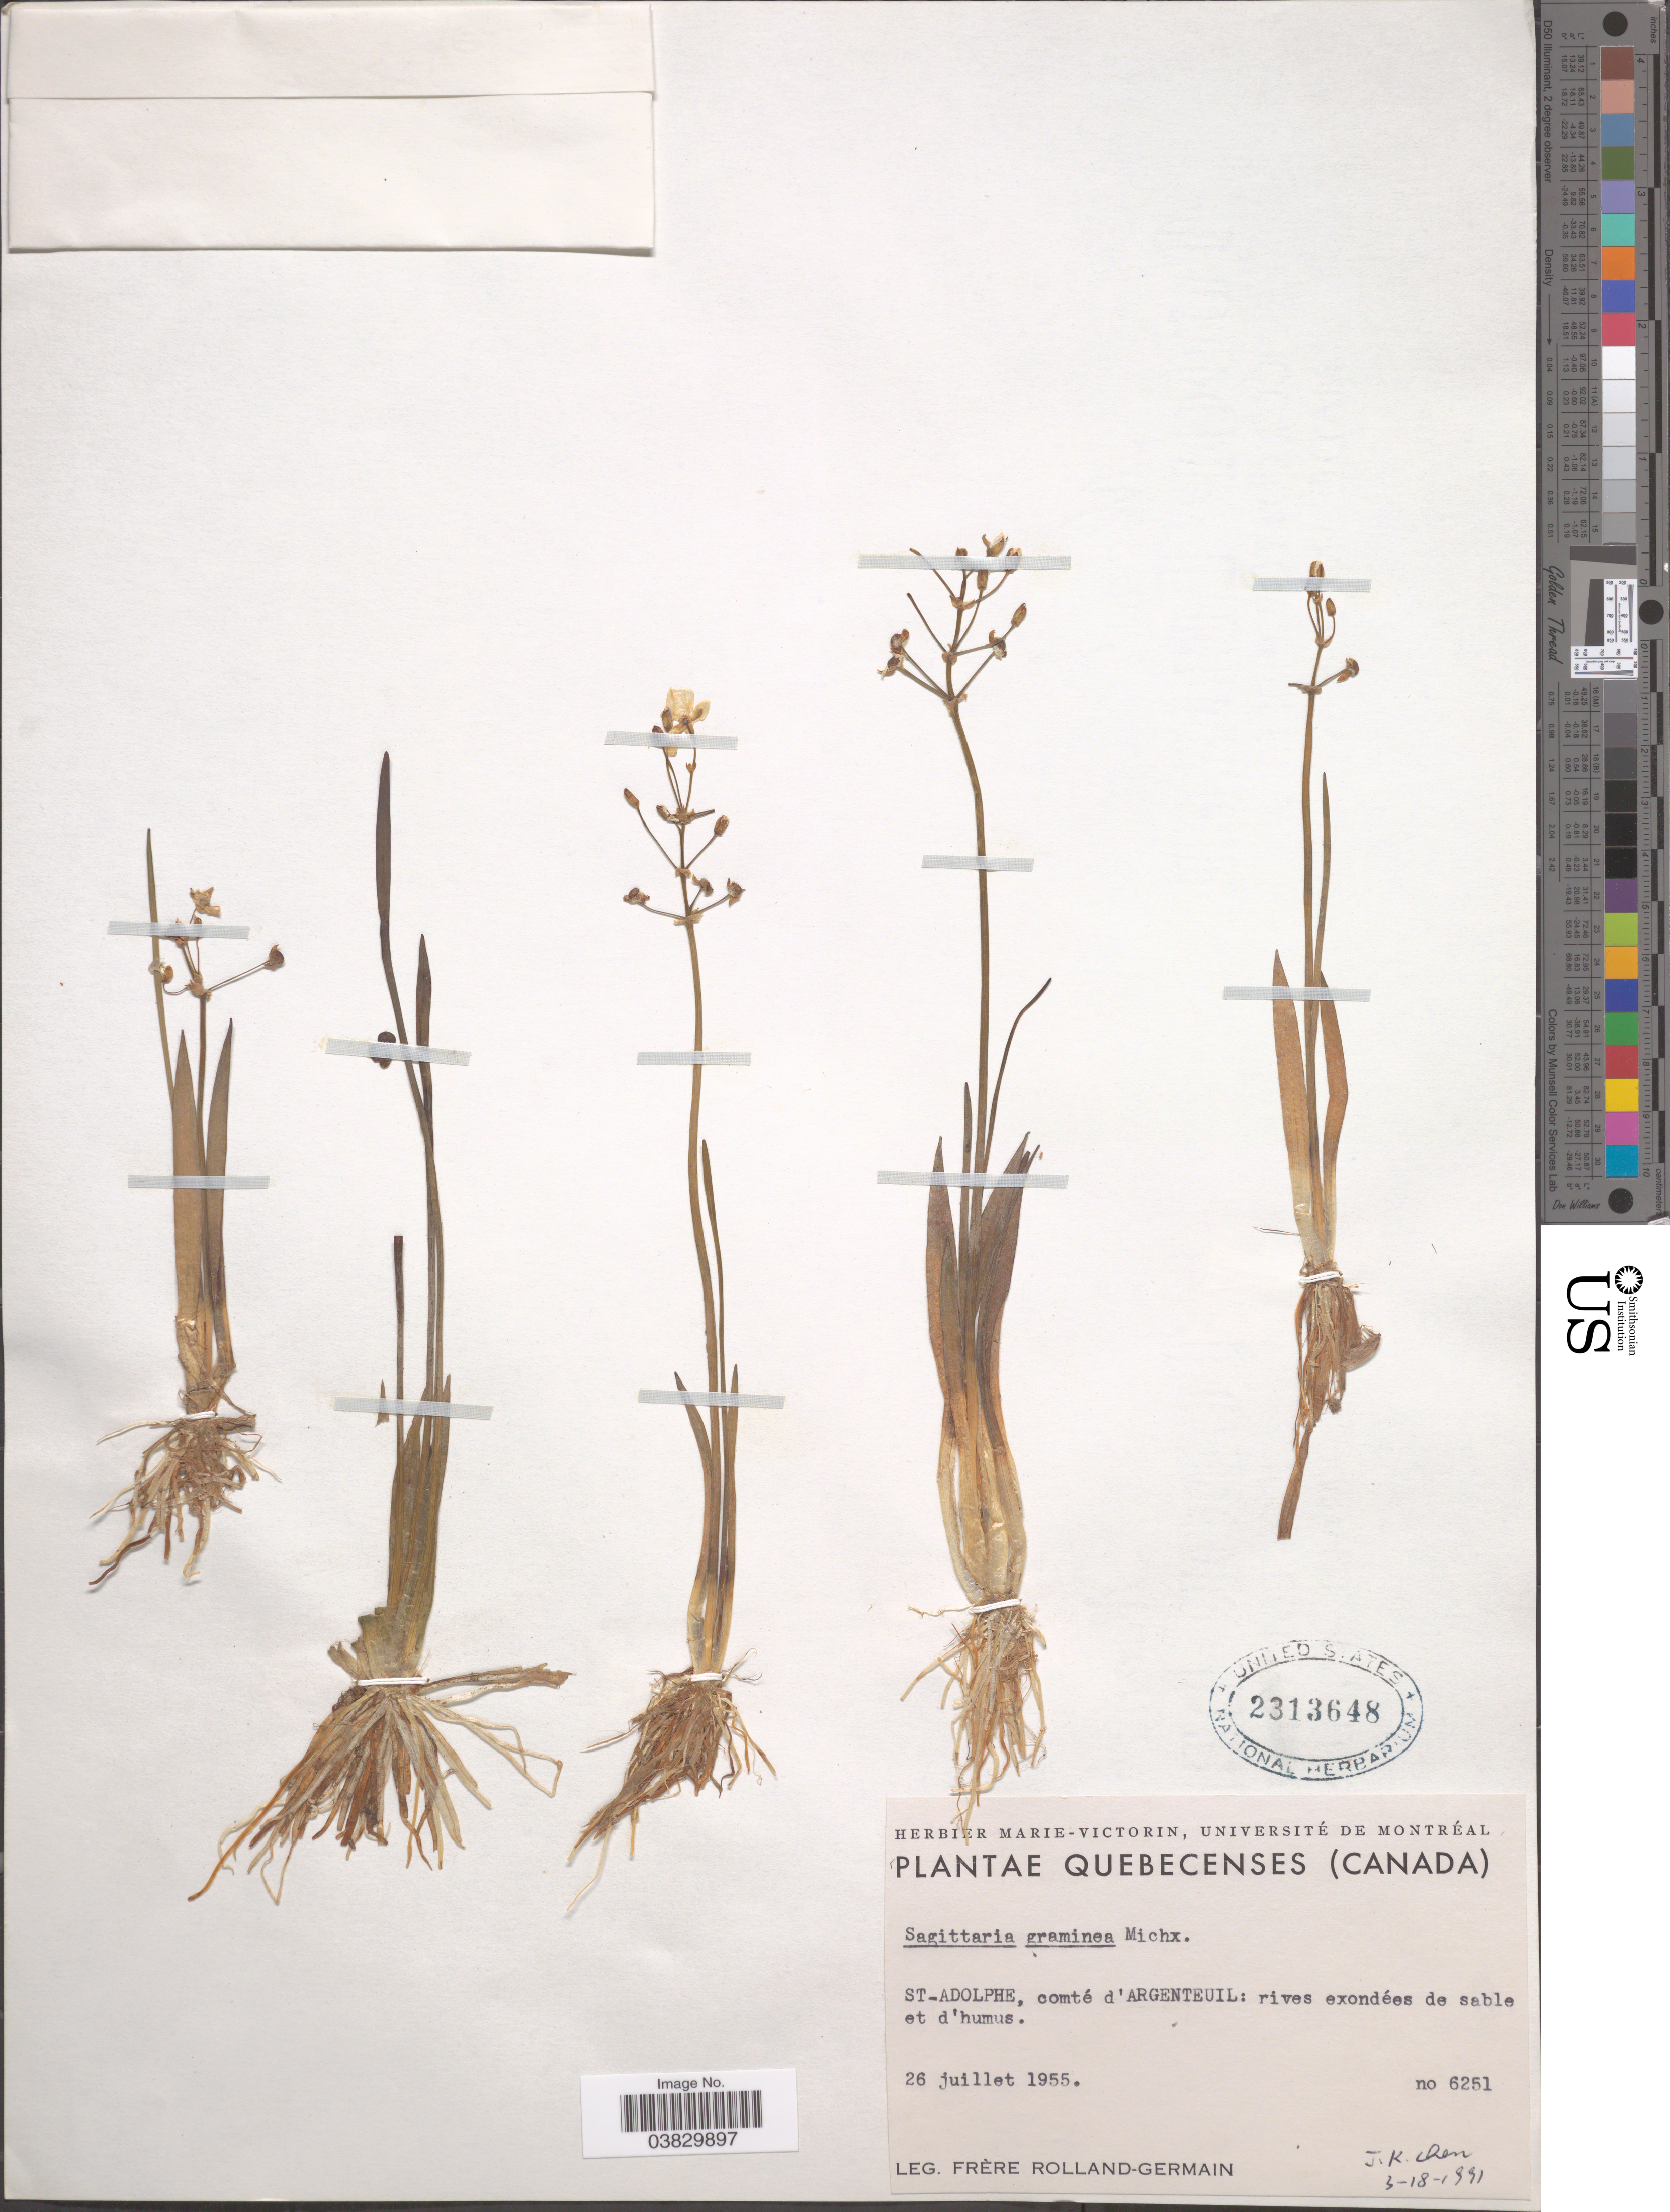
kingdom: Plantae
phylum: Tracheophyta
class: Liliopsida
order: Alismatales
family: Alismataceae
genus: Sagittaria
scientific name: Sagittaria graminea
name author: Michx.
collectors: Rolland-Germain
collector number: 6251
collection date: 1955-07-26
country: Canada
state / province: Quebec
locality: St. Adolphe, comté d'Argenteuil: rives exondées de sable et d'humus.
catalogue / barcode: US 2313648